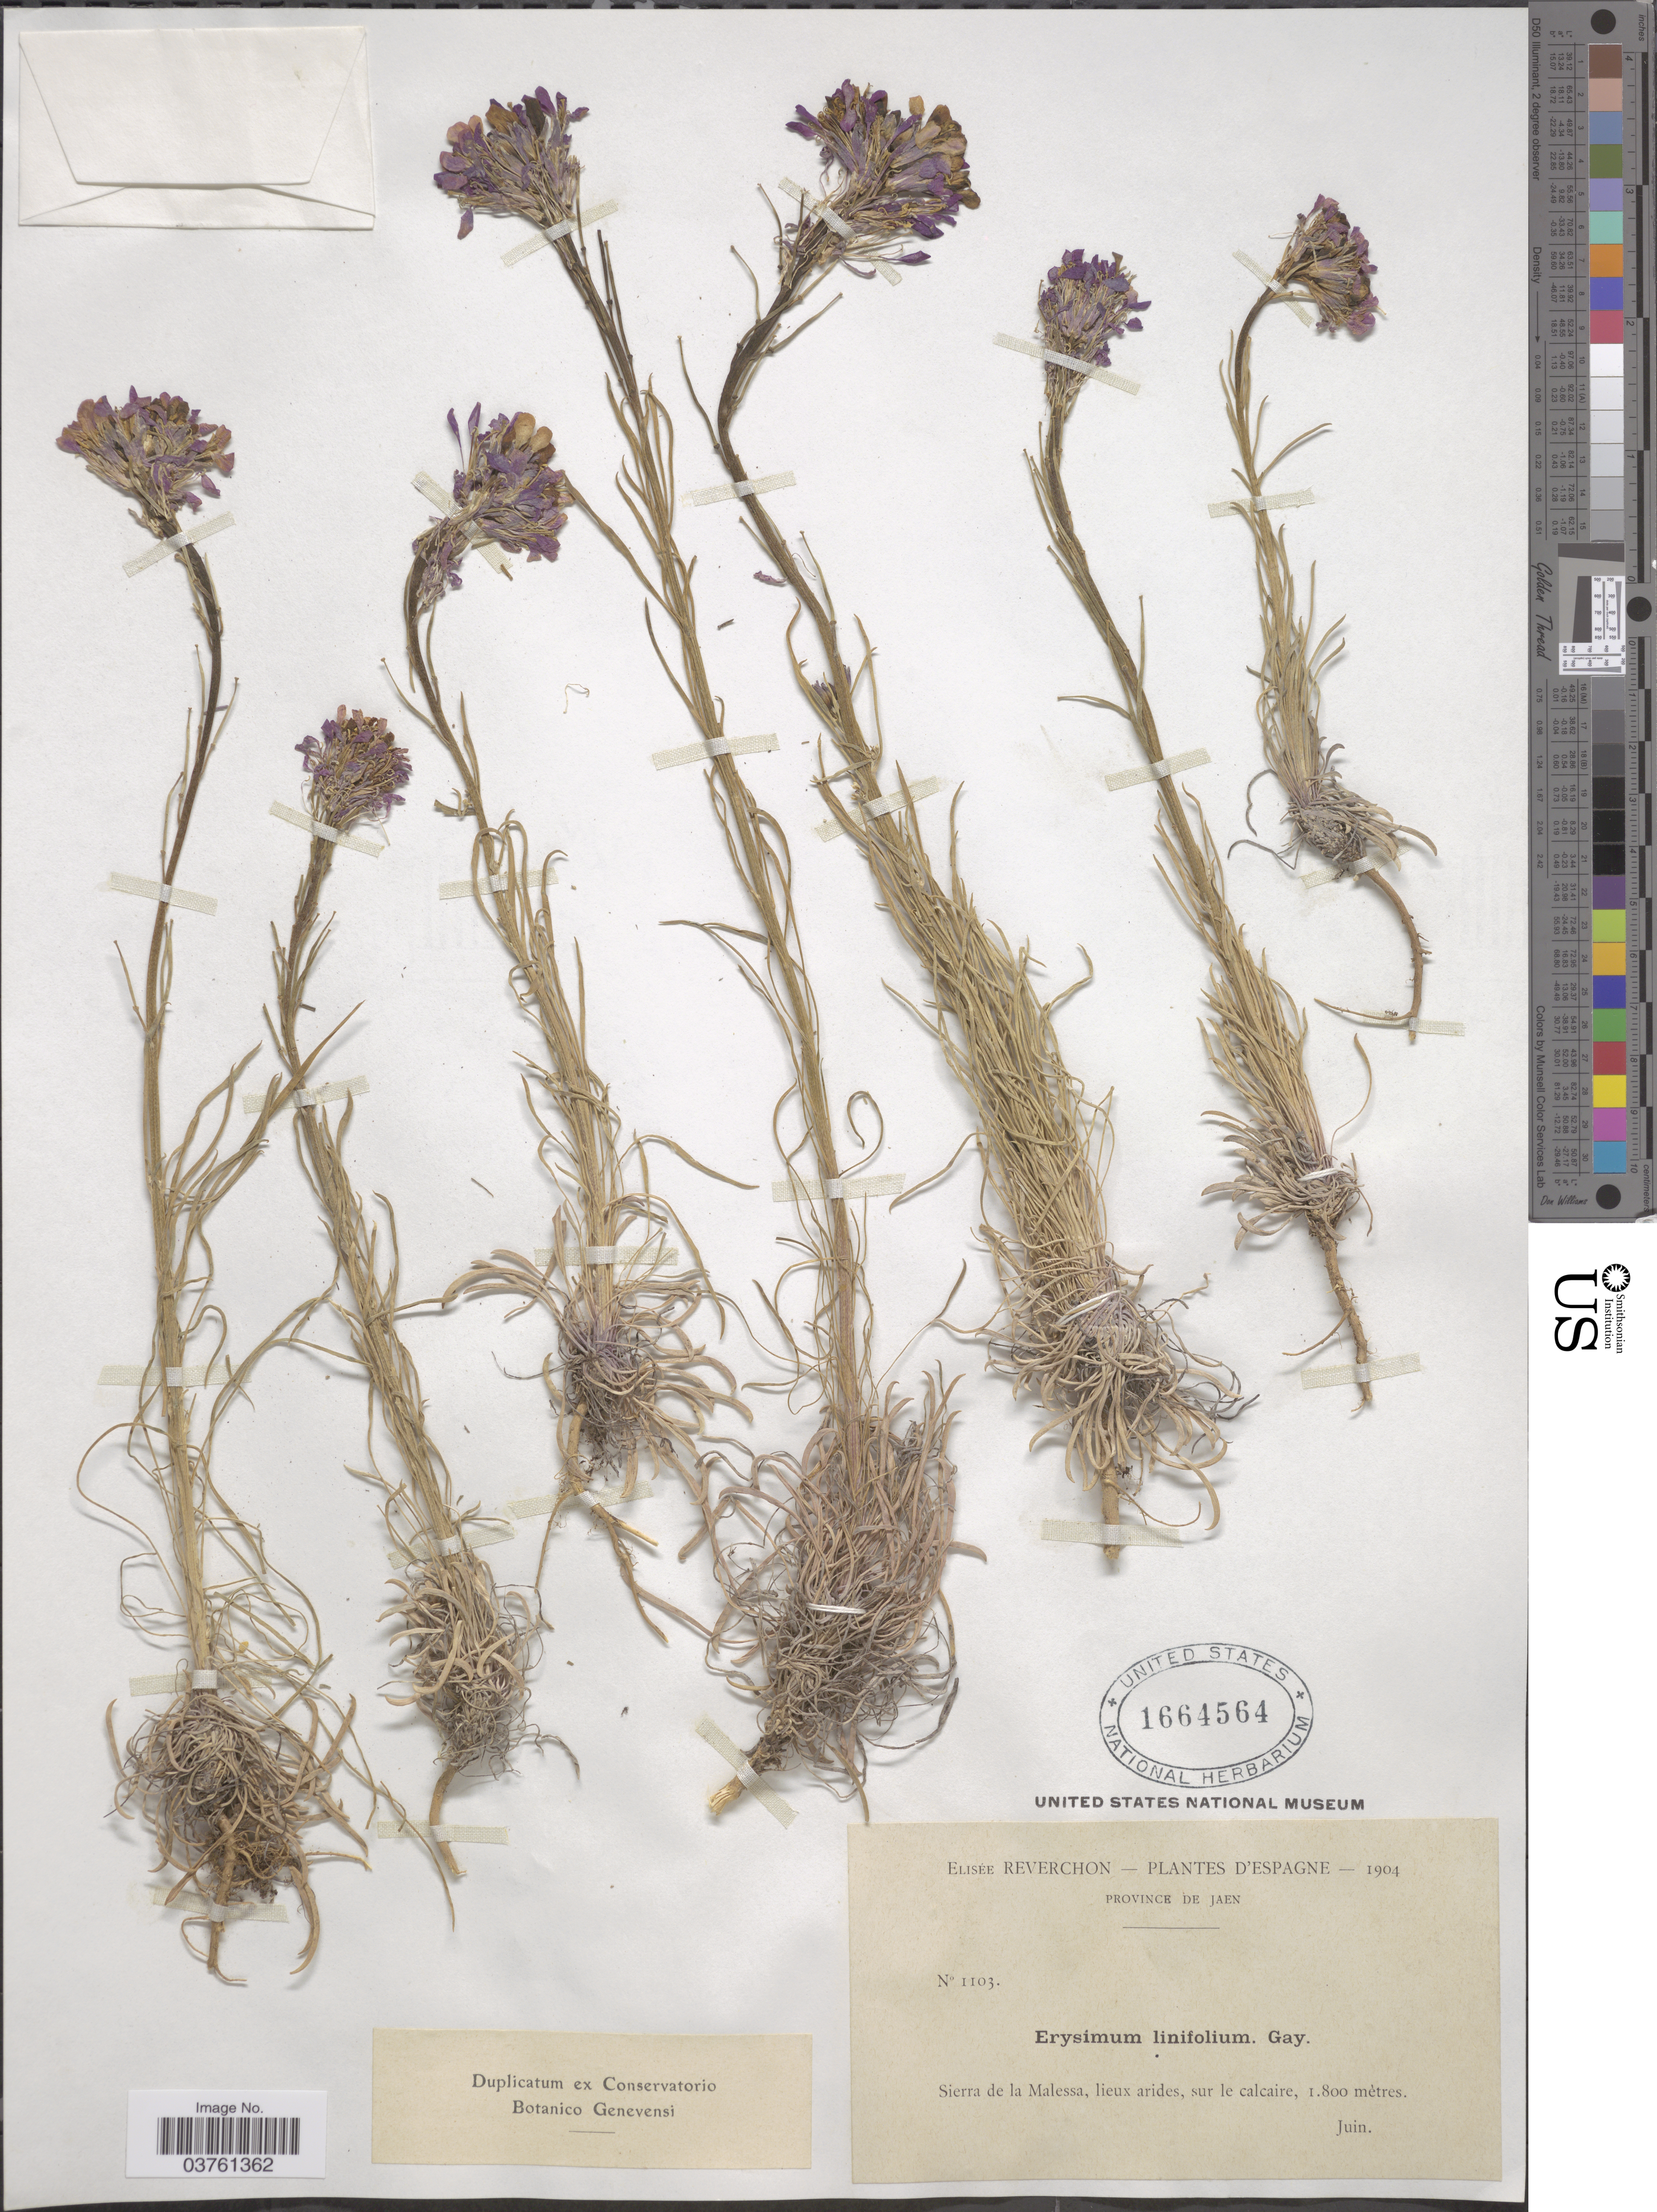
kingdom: Plantae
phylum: Tracheophyta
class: Magnoliopsida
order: Brassicales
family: Brassicaceae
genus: Erysimum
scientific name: Erysimum linifolium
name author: (Pers.) J. Gay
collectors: E. Reverchon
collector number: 1103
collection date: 1904-06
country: Spain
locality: Espagne. Province de Jaen. Sierra de la Malessa, lieux arides, sur le calcaire.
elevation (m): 1800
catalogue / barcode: US 1664564